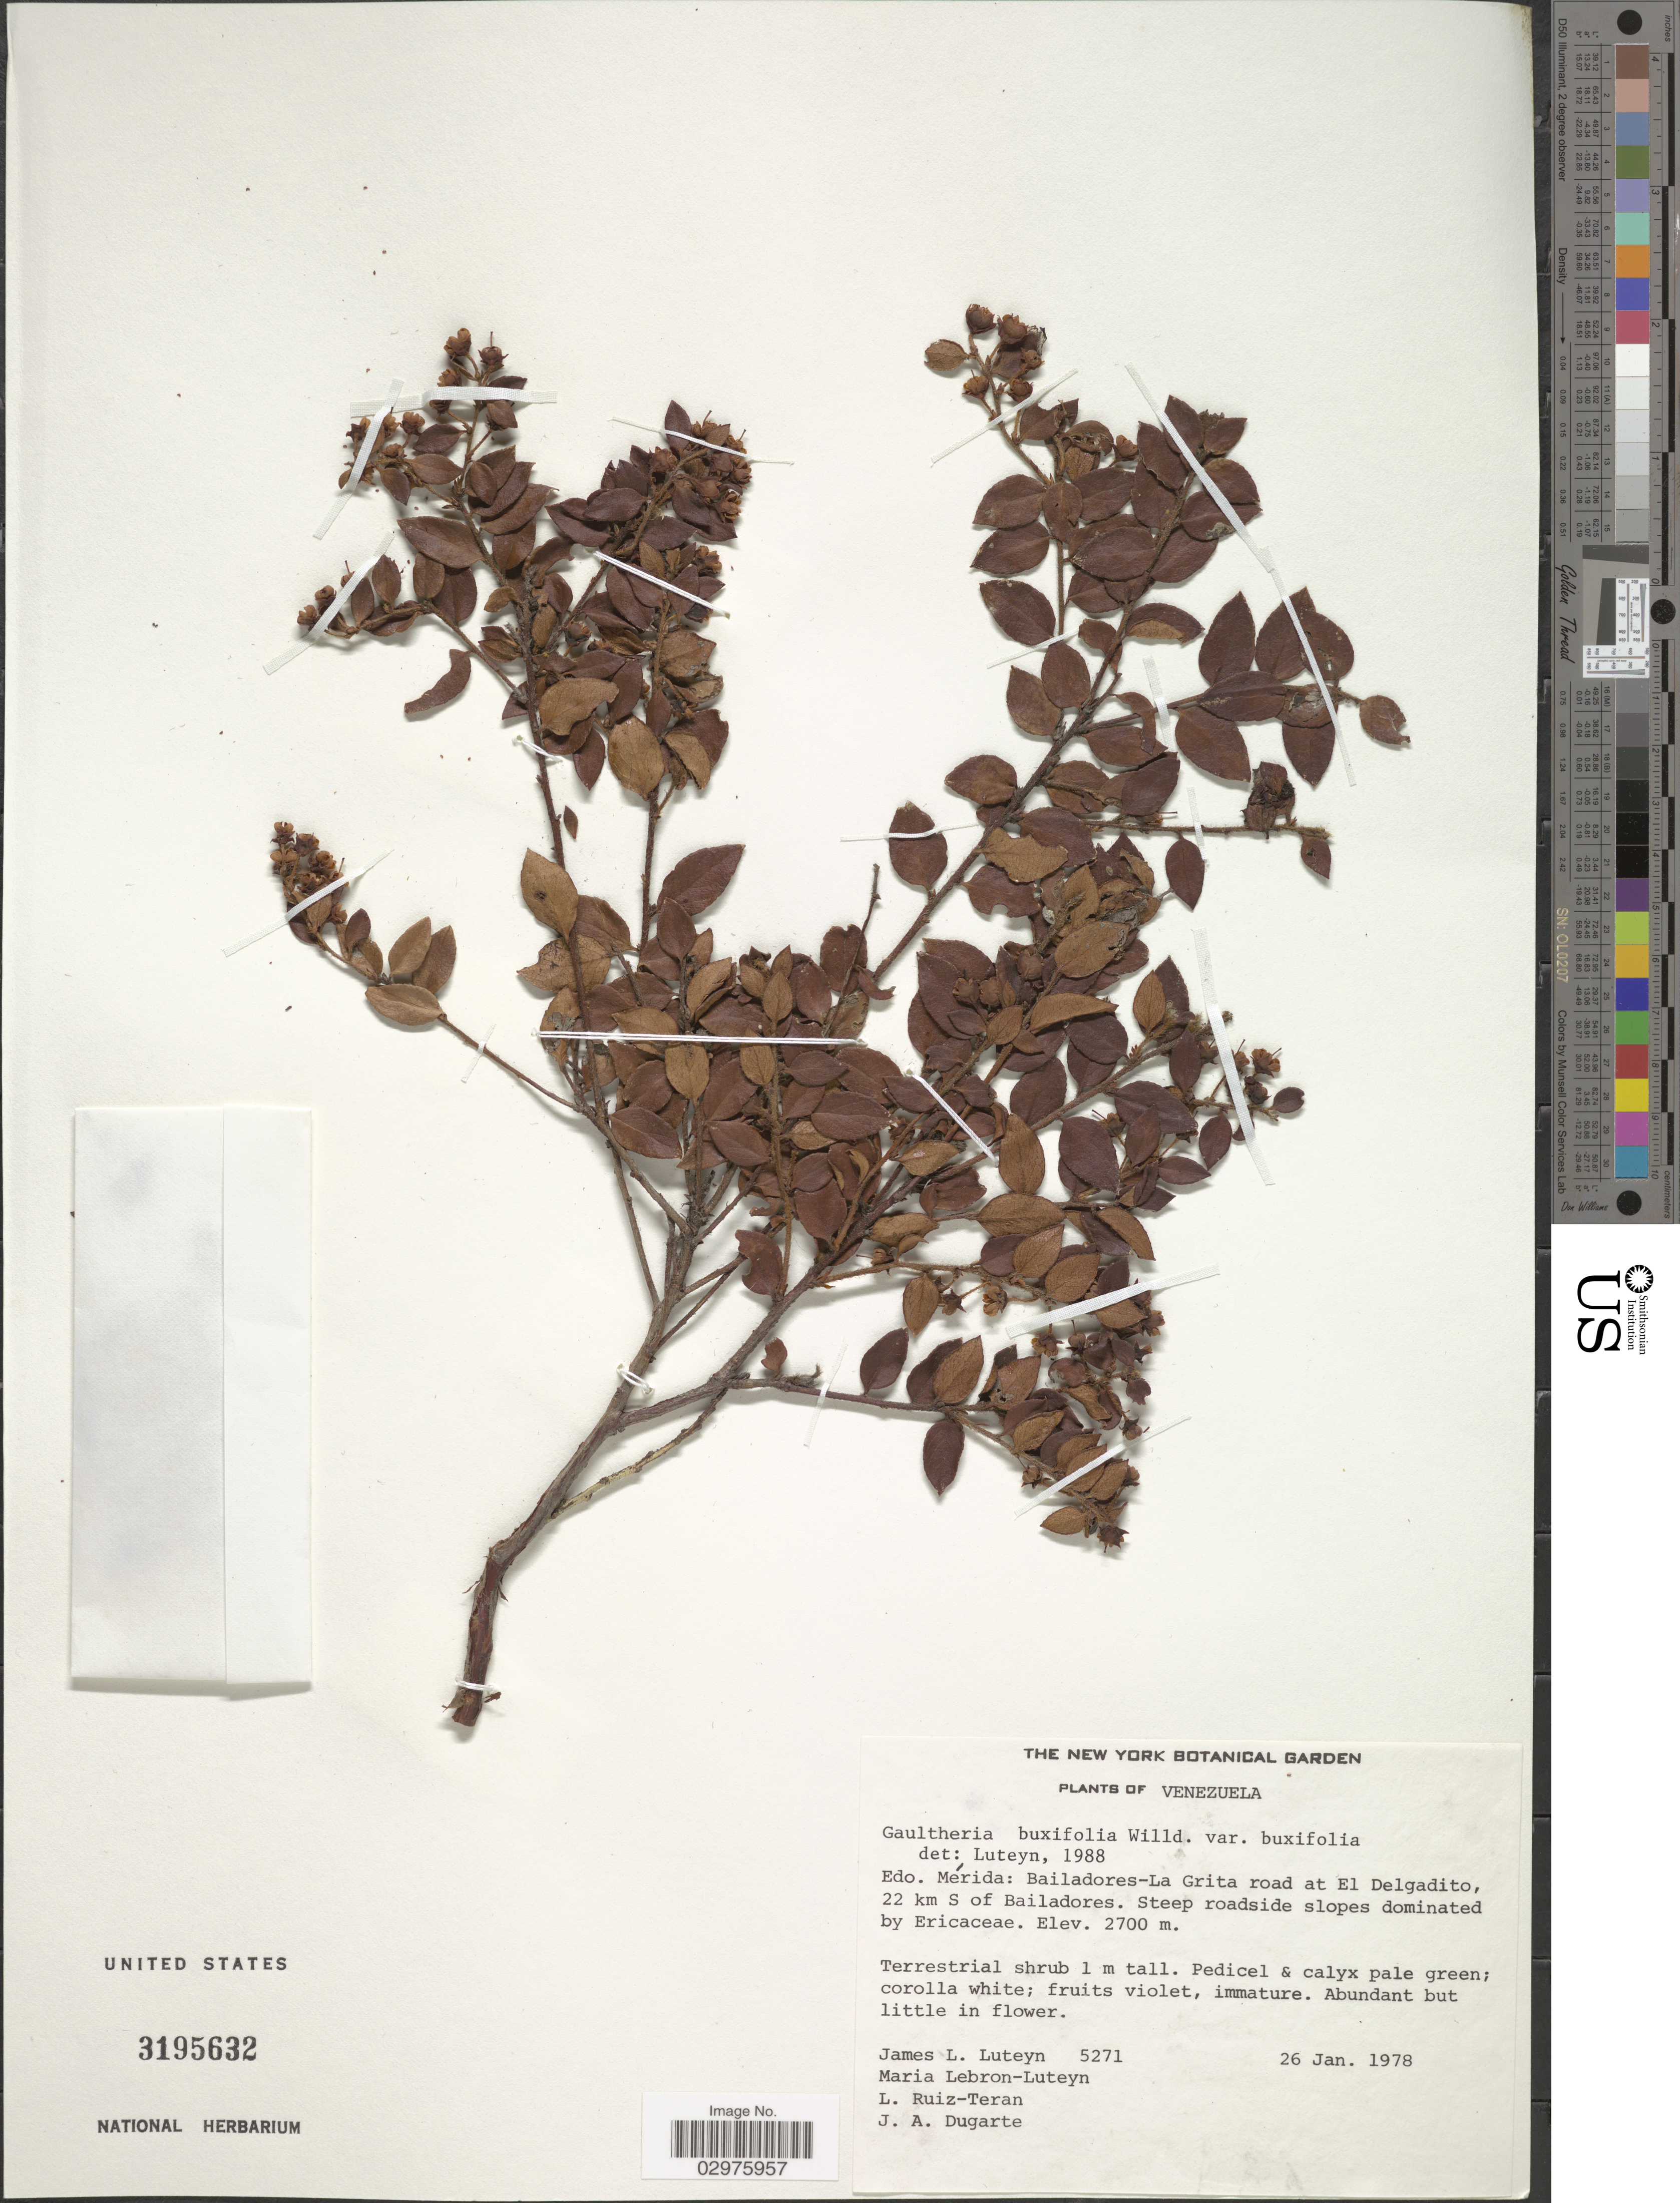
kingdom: Plantae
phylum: Tracheophyta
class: Magnoliopsida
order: Ericales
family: Ericaceae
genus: Gaultheria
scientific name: Gaultheria buxifolia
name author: Willd.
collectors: J. L. Luteyn, M. L. Lebrón-Luteyn, L. E. Ruíz-Terán & J. Dugarte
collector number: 5271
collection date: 1978-01-26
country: Venezuela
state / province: Mérida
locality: Edo. Mérida: Bailadores-La Grita road at El Delgadito, 22 km S of Bailadores.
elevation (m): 2700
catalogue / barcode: US 3195632